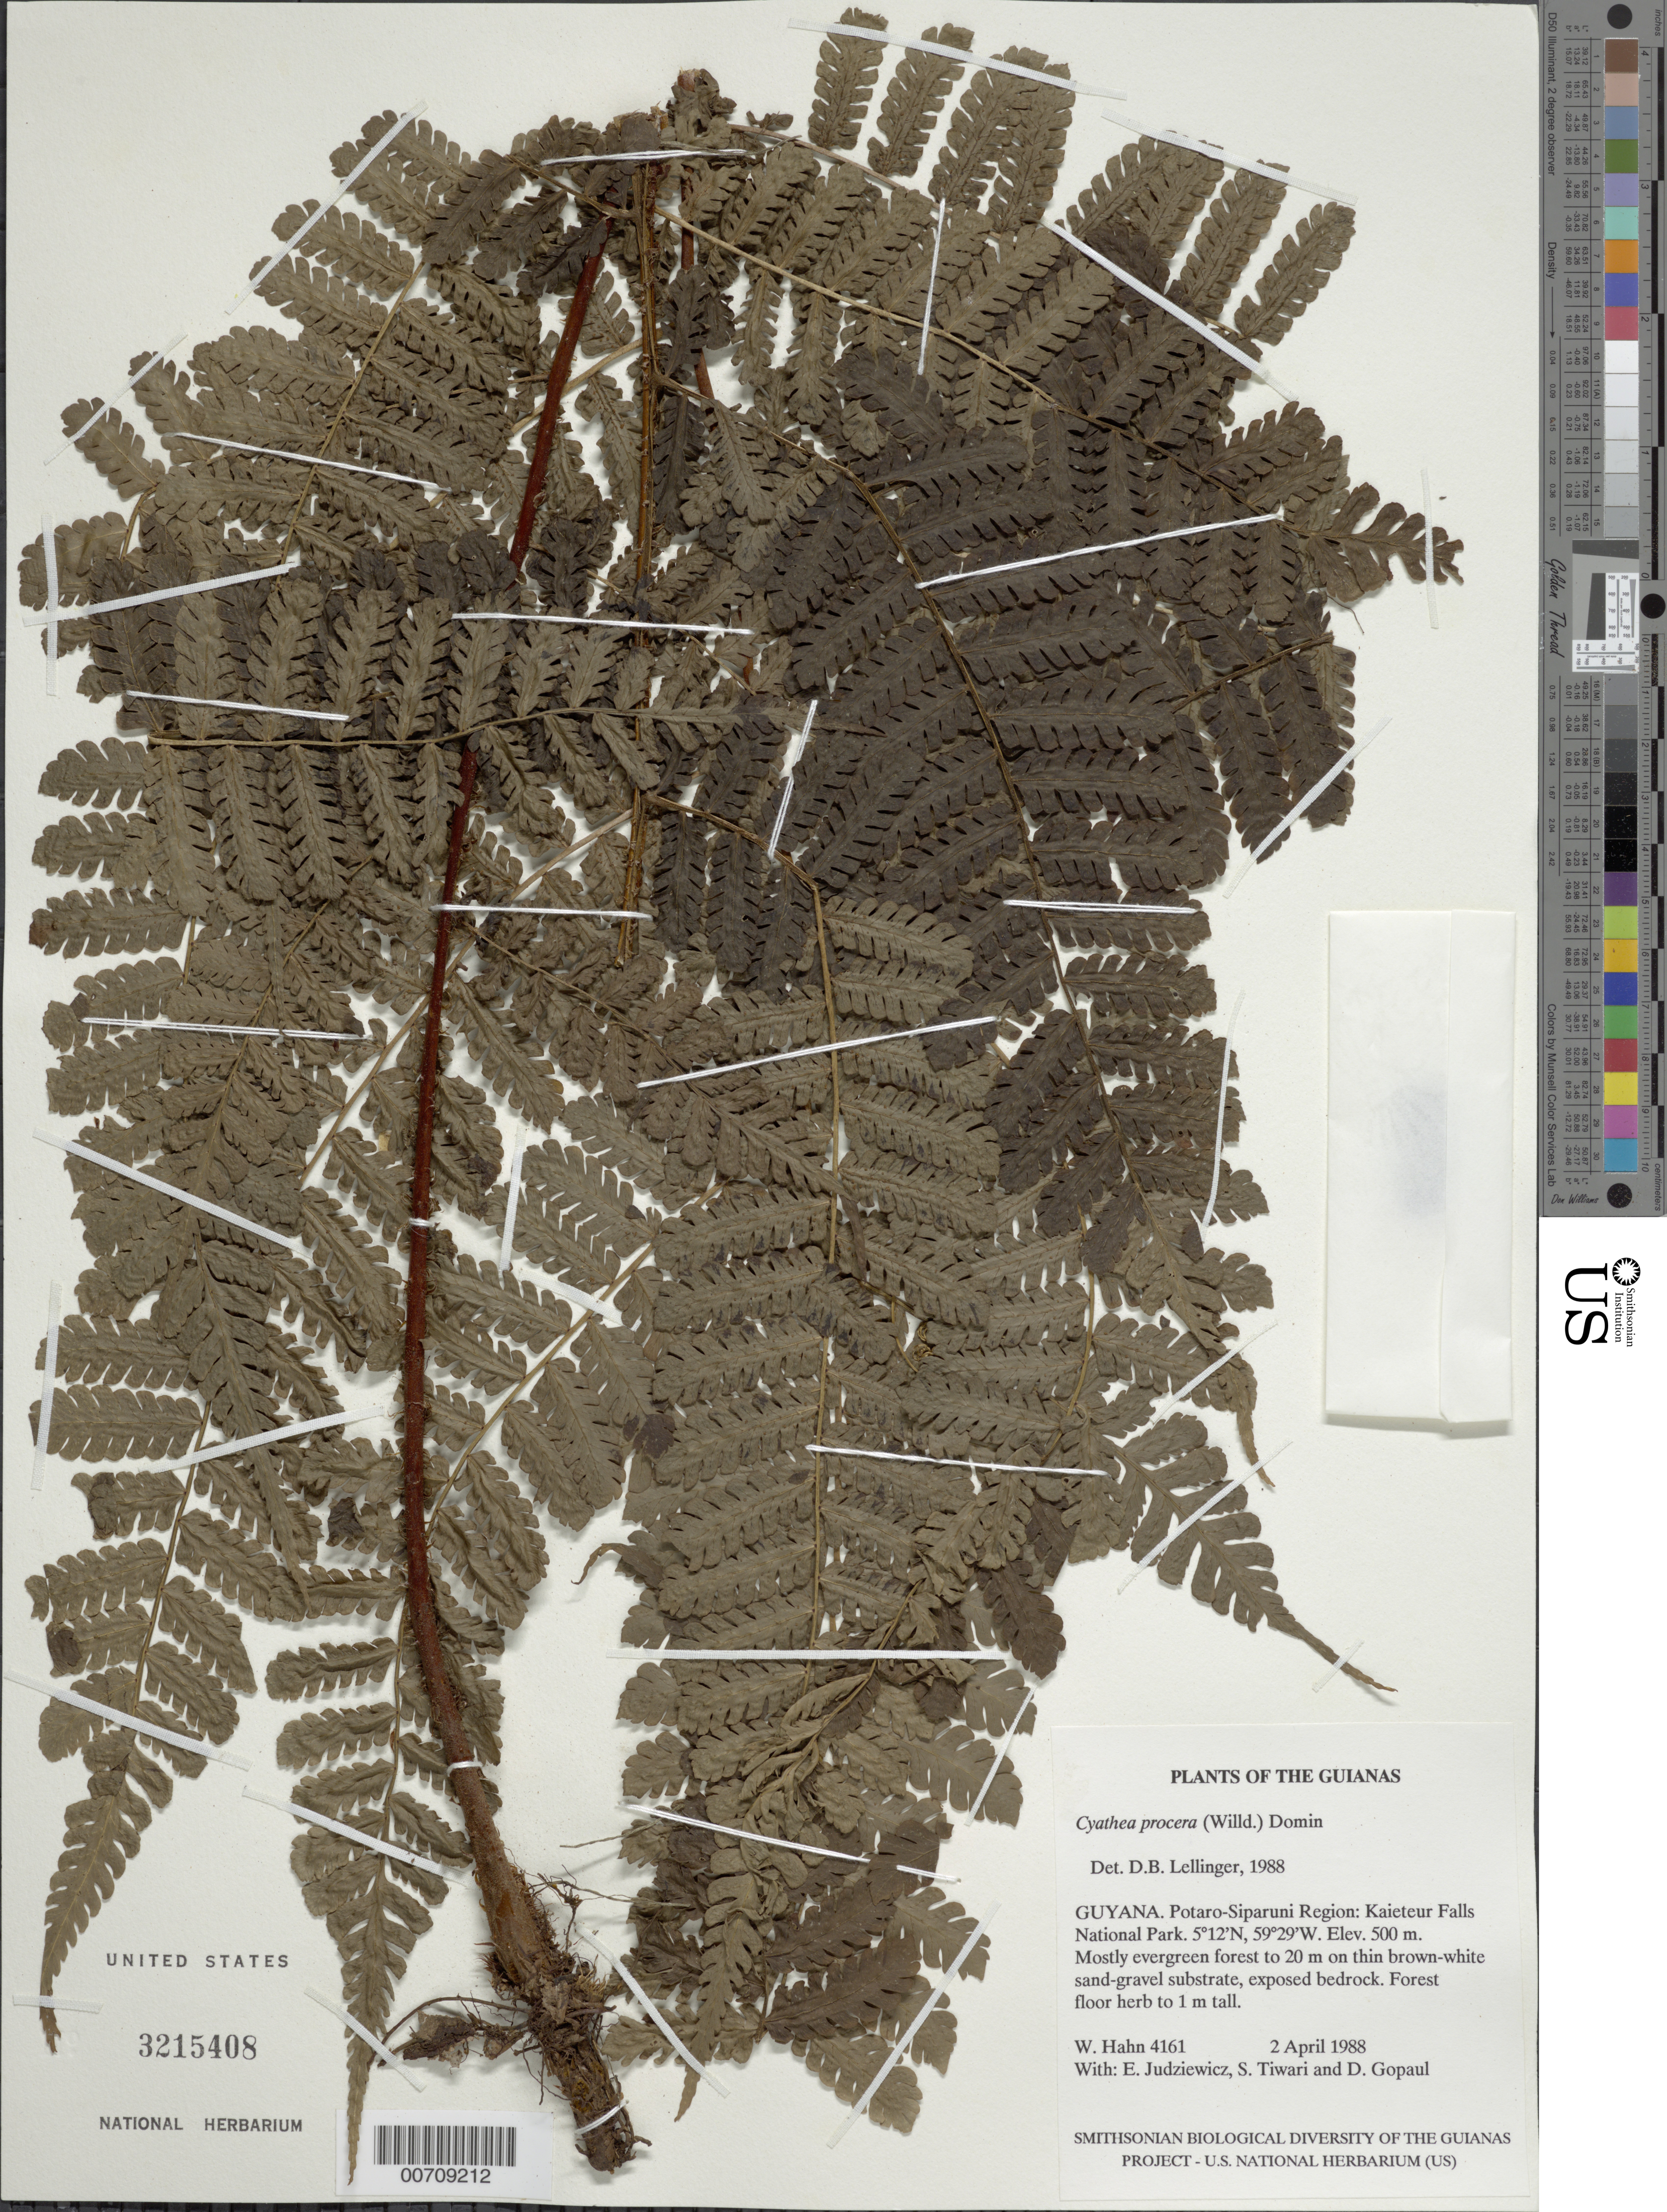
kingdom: Plantae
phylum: Tracheophyta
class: Polypodiopsida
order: Cyatheales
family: Cyatheaceae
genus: Cyathea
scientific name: Cyathea pungens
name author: (Willd.) Domin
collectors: W. Hahn, E. J. Judziewicz, S. Tiwari & D. Gopaul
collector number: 4161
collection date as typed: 2 April 1988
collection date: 1988-04-02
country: Guyana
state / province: Potaro-Siparuni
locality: Kaieteur Falls National Park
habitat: Mostly evergreen forest to 20 m. Thin brown-white sand-gravel substrate, exposed bedrock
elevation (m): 500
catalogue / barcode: US 3215408